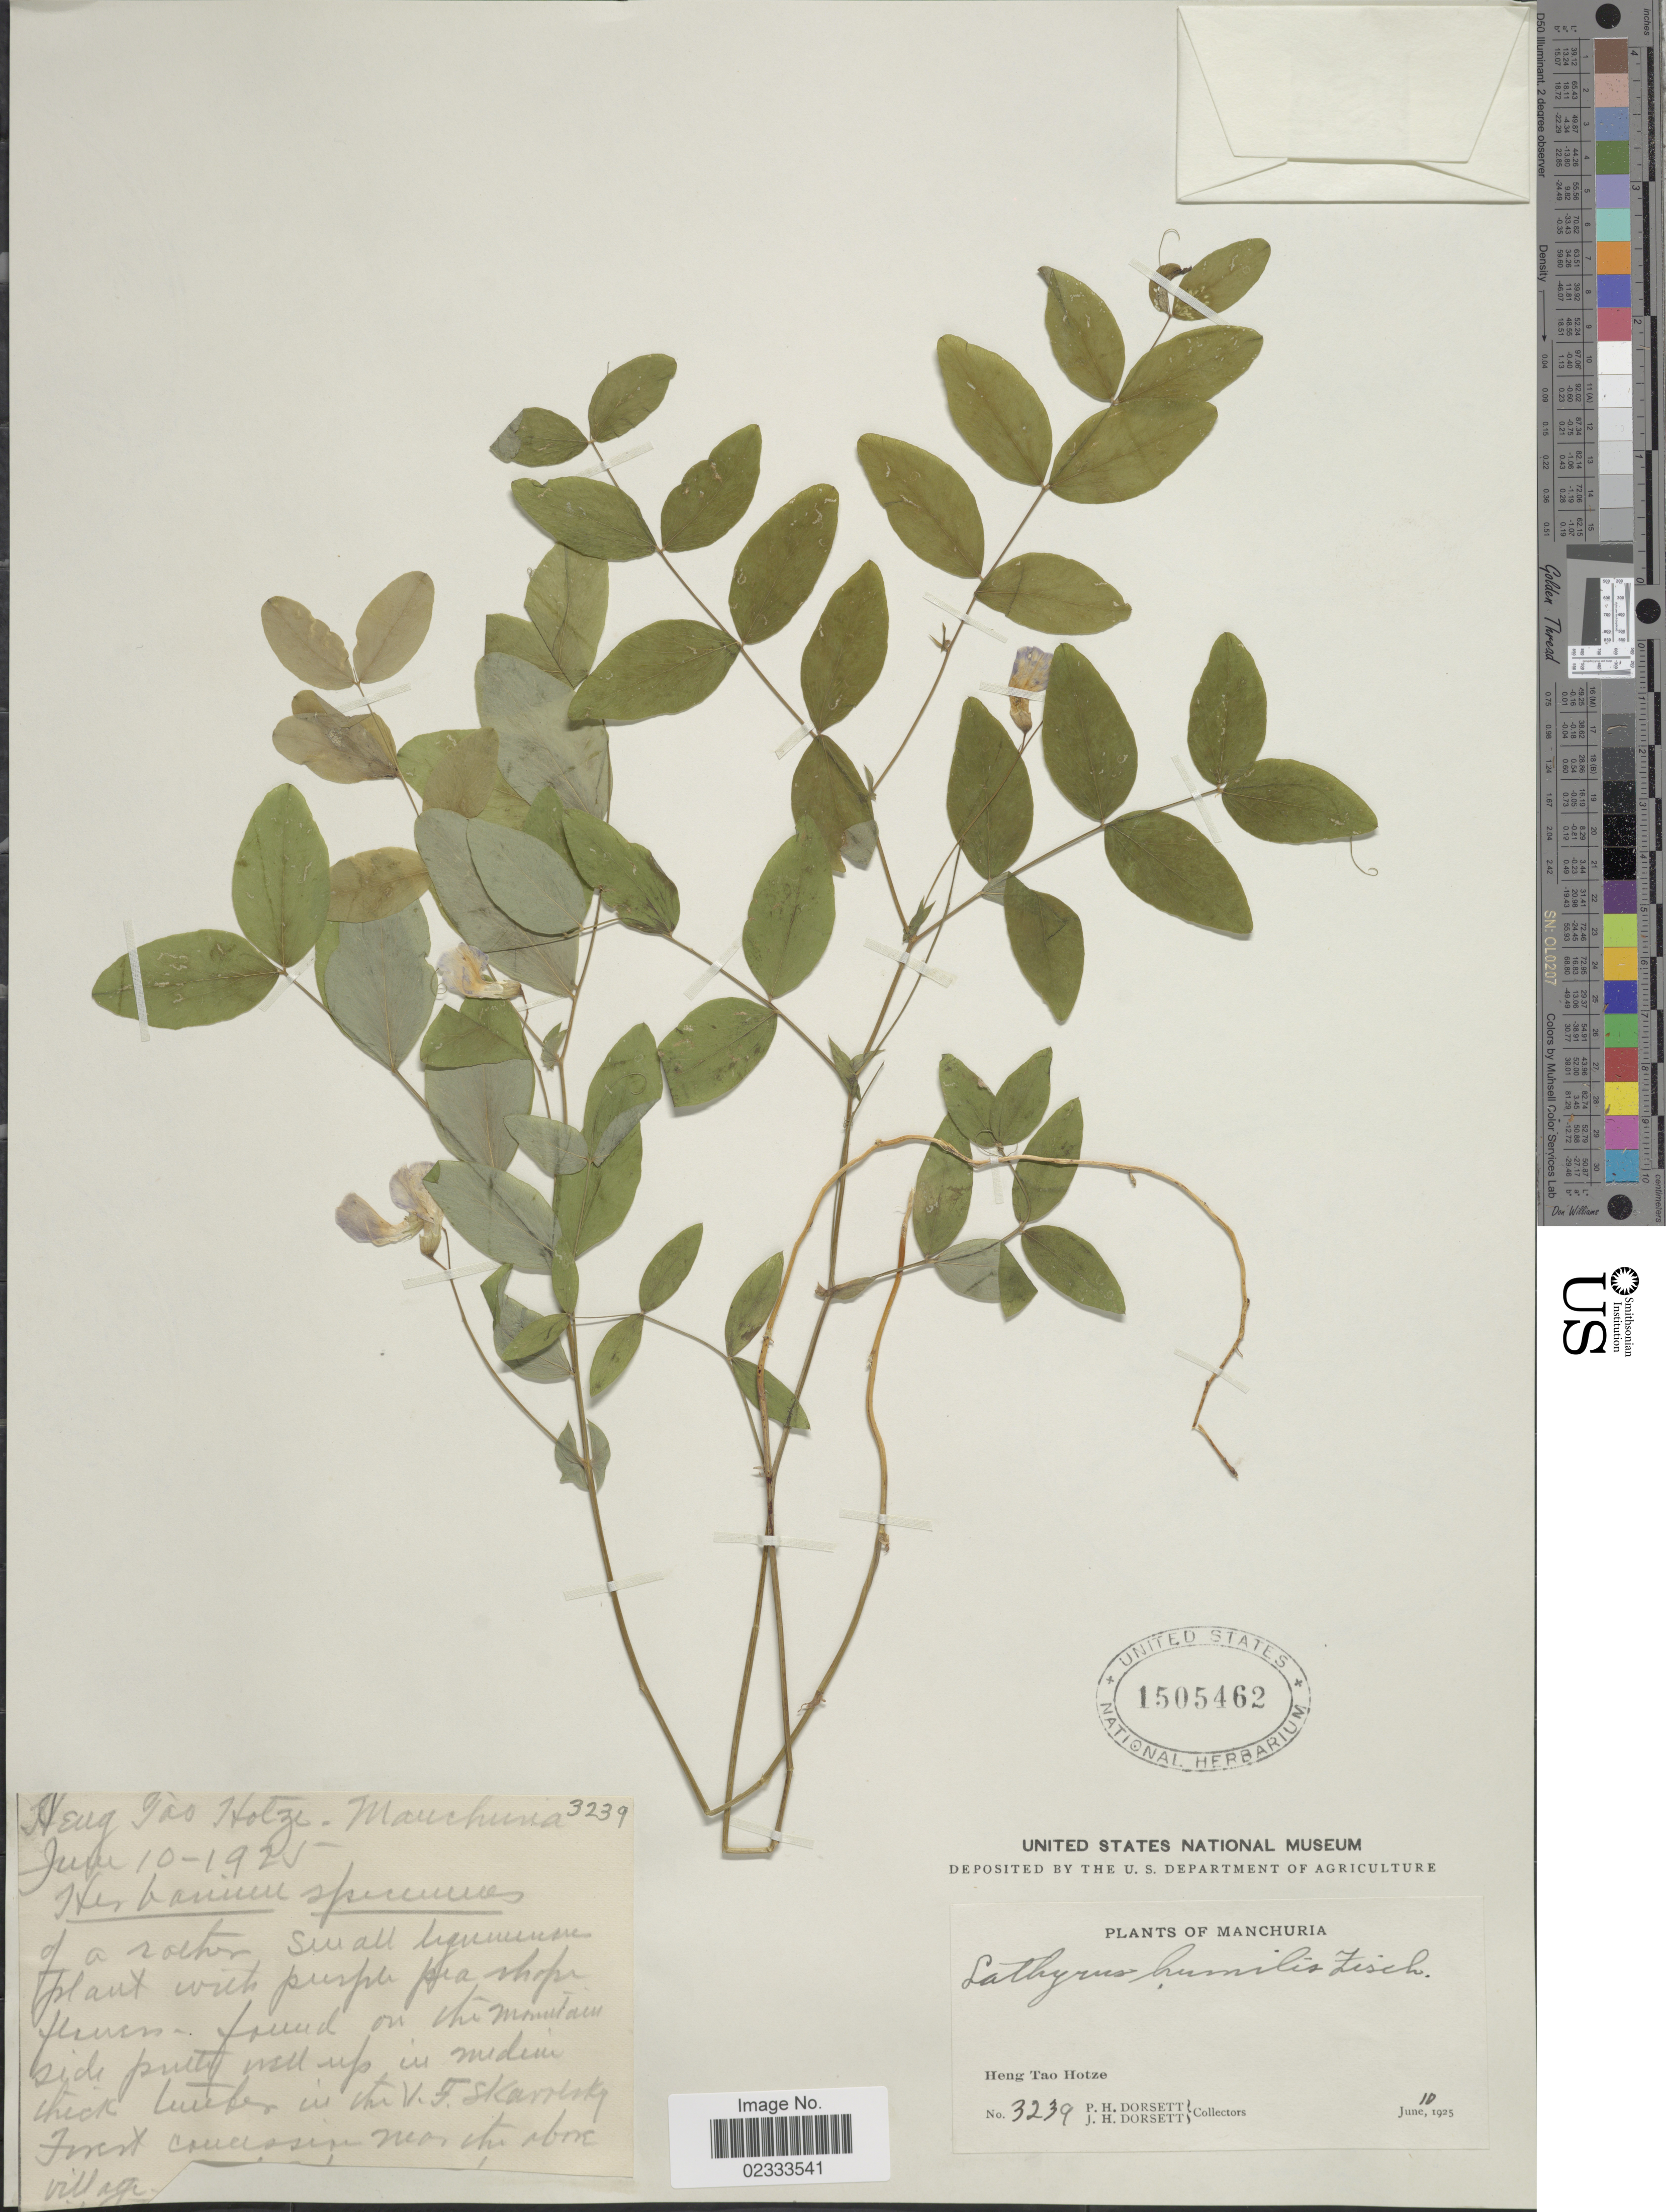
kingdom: Plantae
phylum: Tracheophyta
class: Magnoliopsida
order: Fabales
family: Fabaceae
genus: Lathyrus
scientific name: Lathyrus humilis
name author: (Ser.) Spreng.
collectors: P. H. Dorsett & J. Dorsett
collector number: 3239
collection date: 1925-06-10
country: China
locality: Manchuria, Heng Tao Hotze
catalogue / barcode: US 1505462